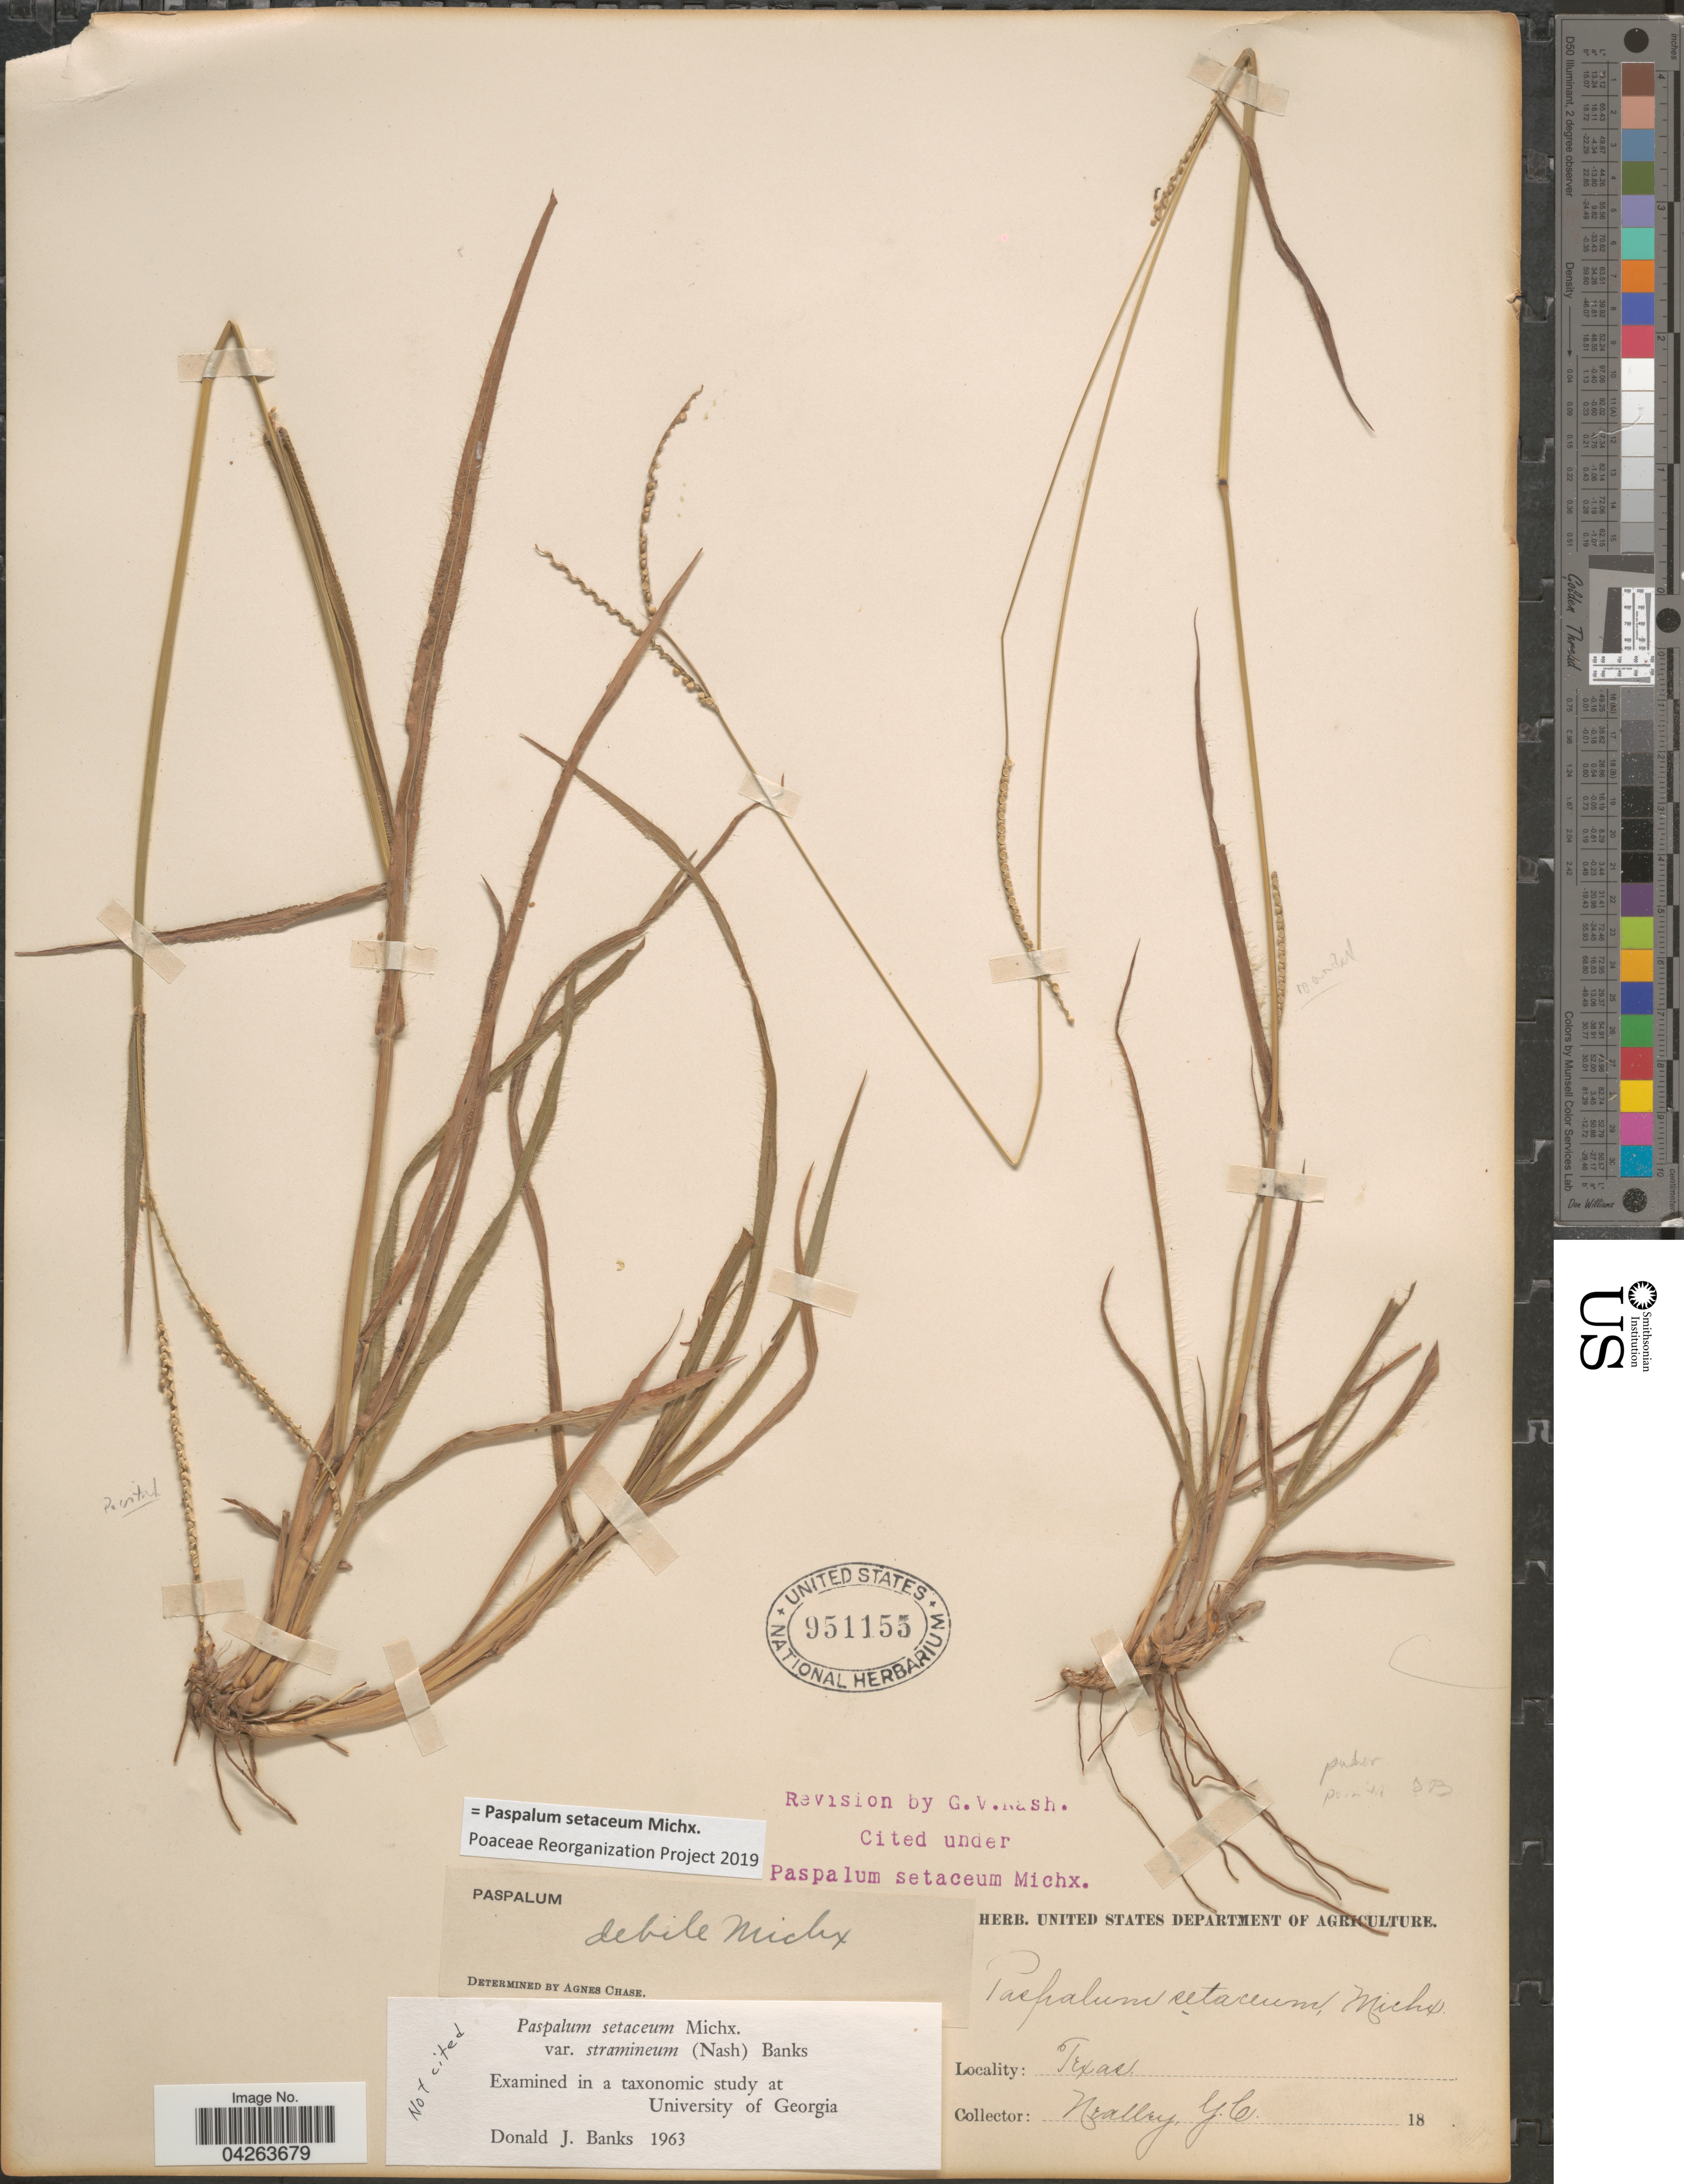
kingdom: Plantae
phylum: Tracheophyta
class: Liliopsida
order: Poales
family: Poaceae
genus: Paspalum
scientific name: Paspalum setaceum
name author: Michx.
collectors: G. C. Nealley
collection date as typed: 18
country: United States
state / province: Texas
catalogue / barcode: US 951155